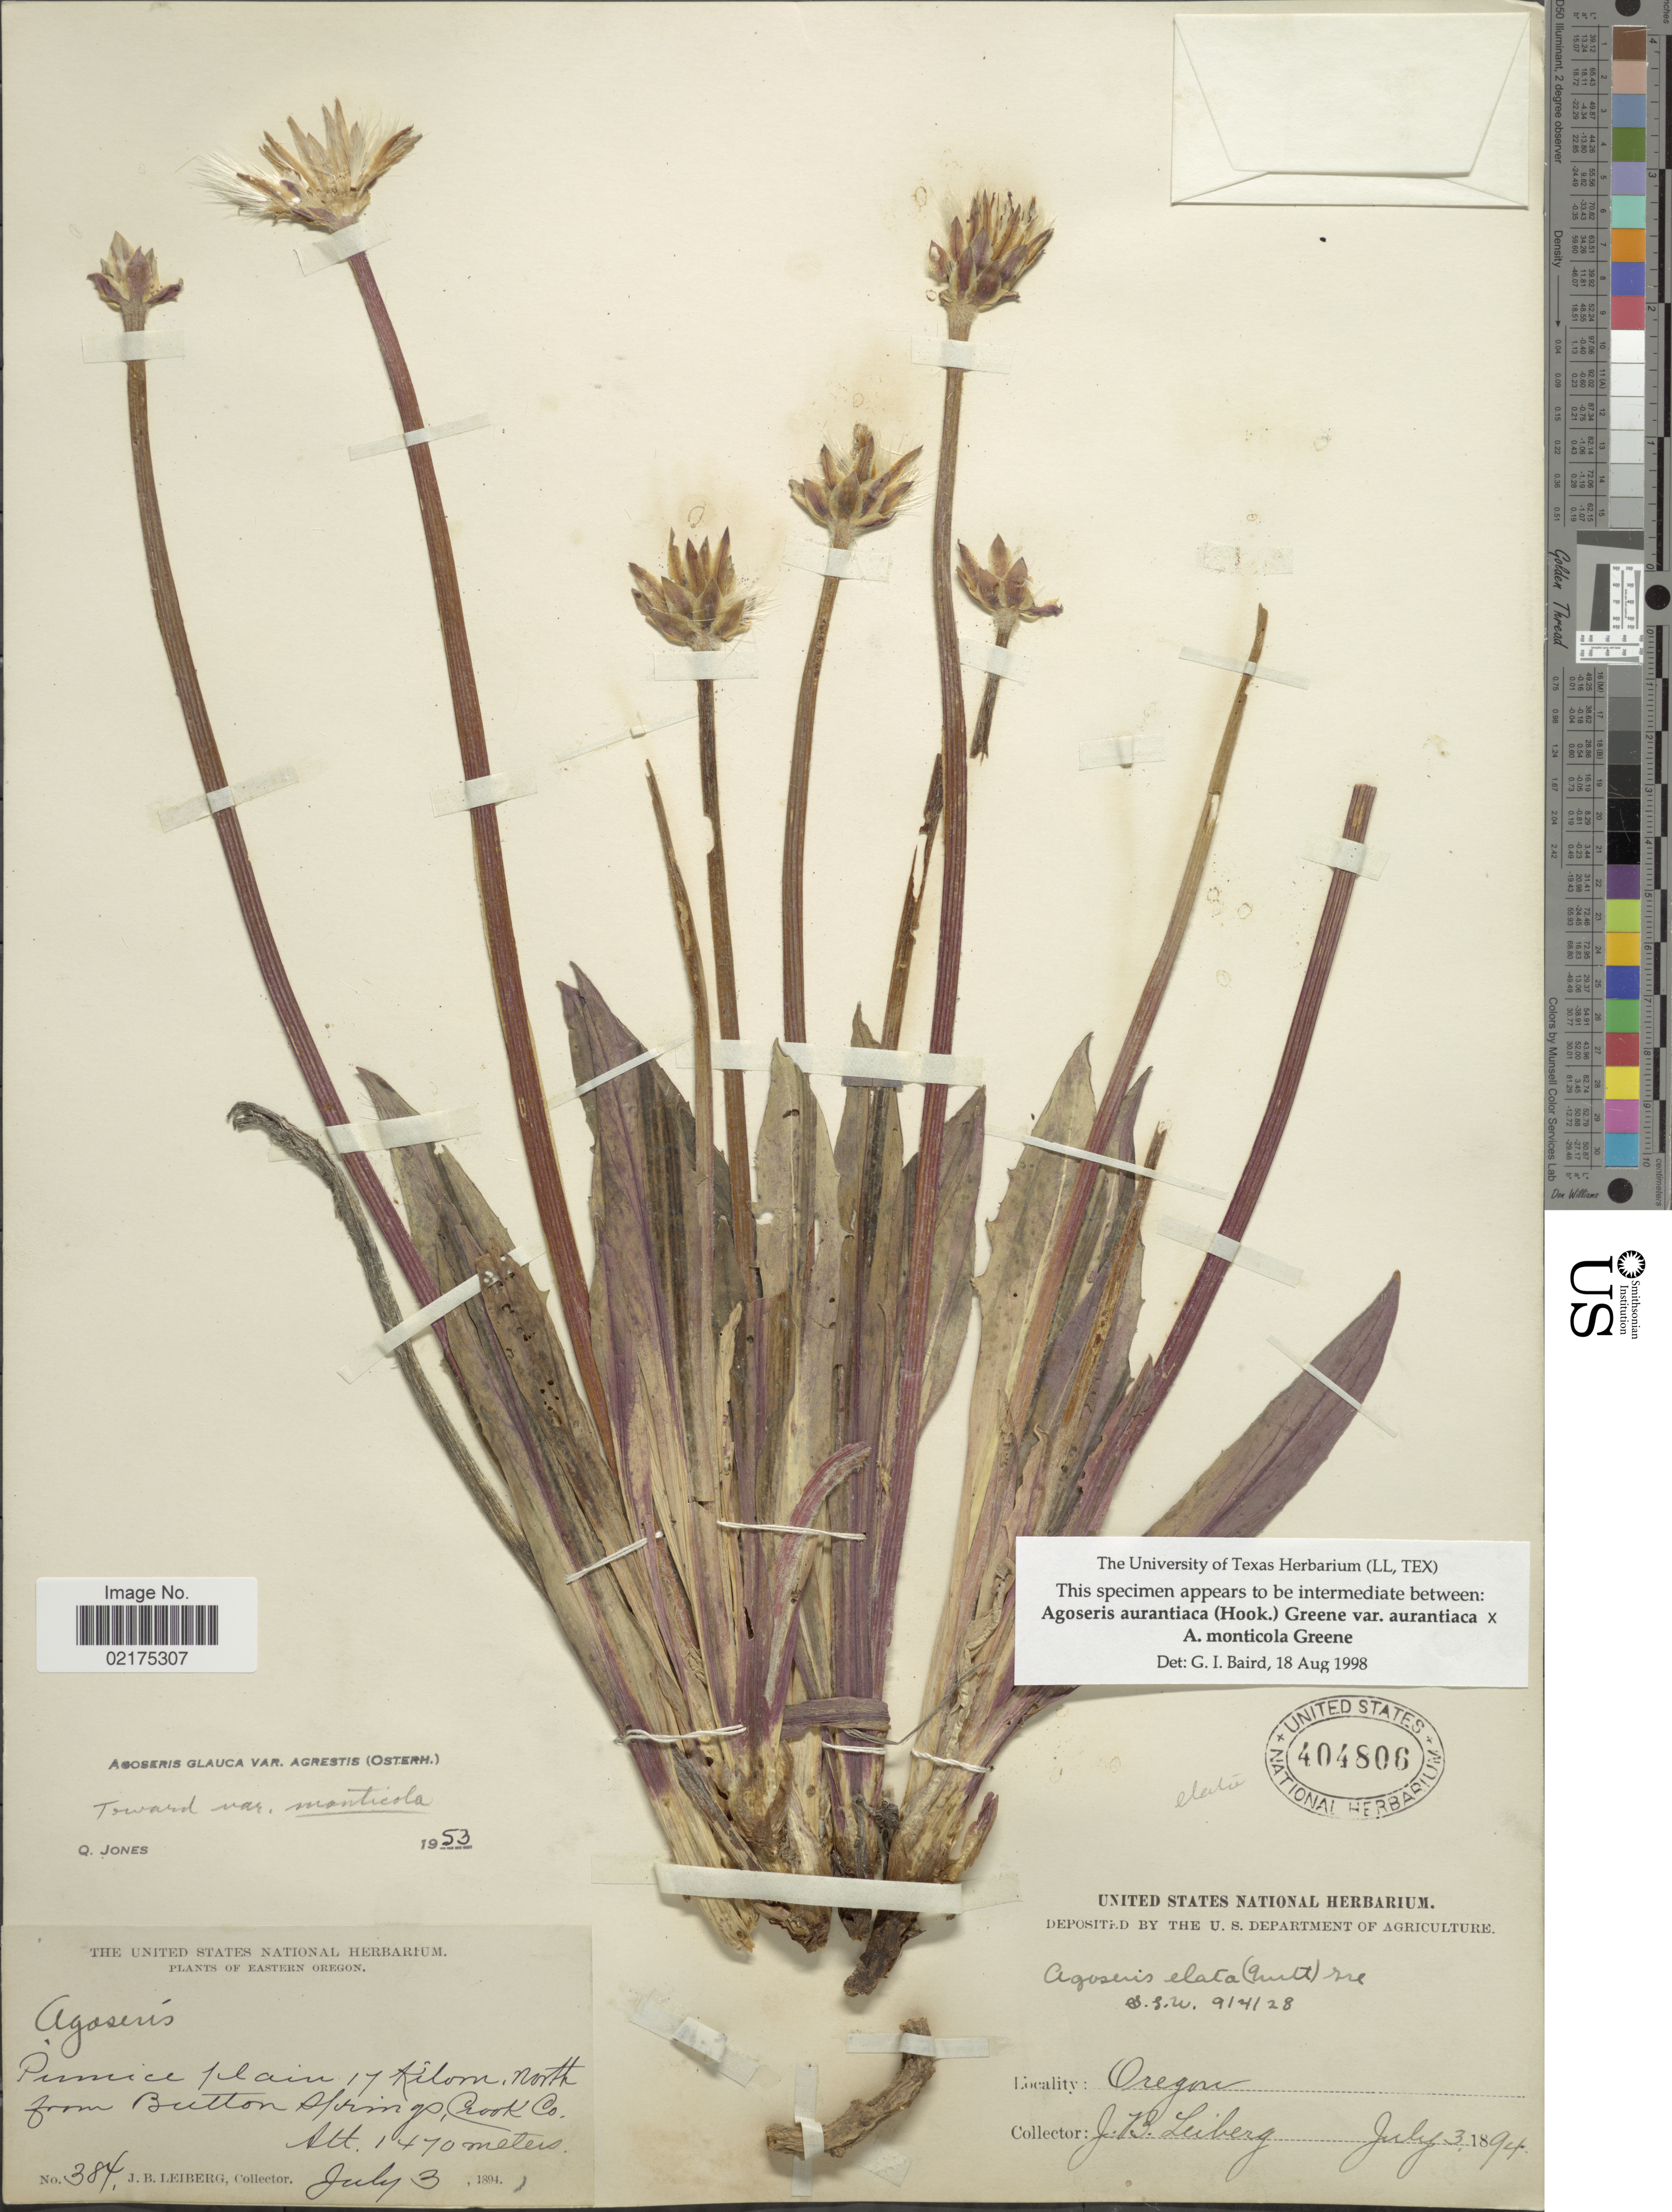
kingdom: Plantae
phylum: Tracheophyta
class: Magnoliopsida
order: Asterales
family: Asteraceae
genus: Agoseris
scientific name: Agoseris aurantiaca var. aurantiaca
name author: (Hook.) Greene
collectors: J. B. Leiberg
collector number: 384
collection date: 1894-07-03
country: United States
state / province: Oregon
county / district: Crook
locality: Eastern Oregon, Pumice plain 17 kilom. north from Button Springs, Crook Co.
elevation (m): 1470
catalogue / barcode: US 404806